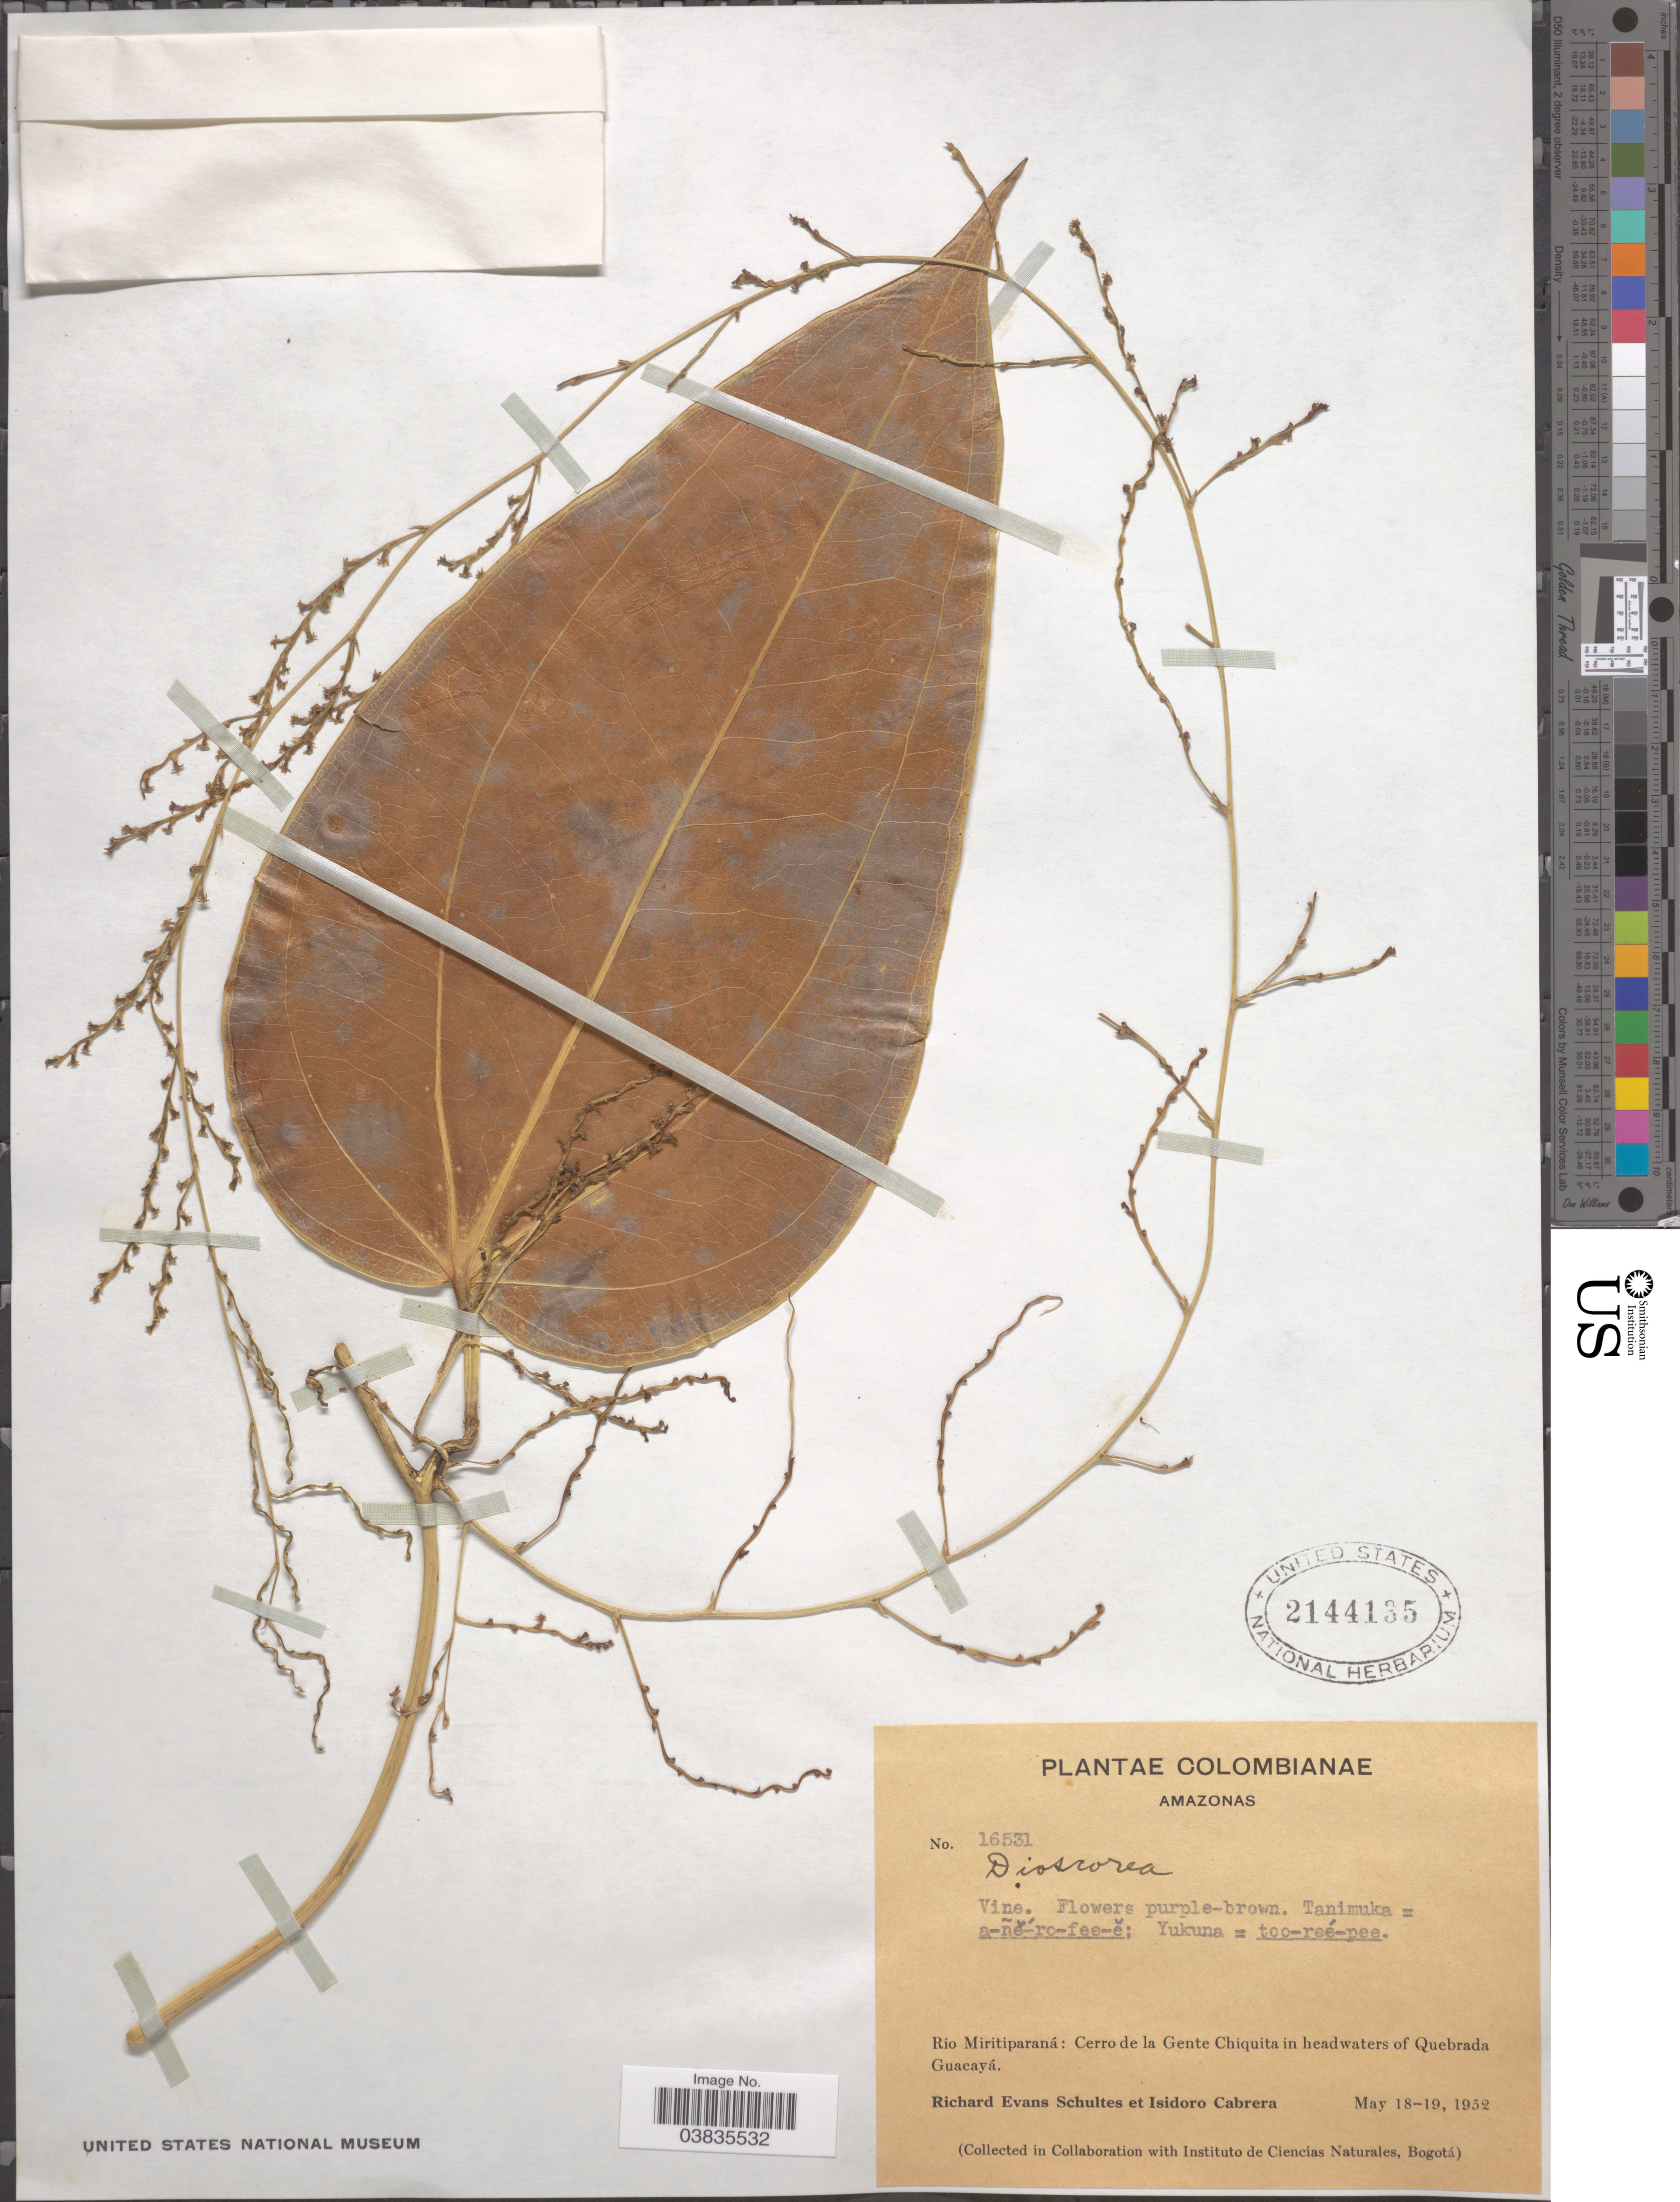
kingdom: Plantae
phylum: Tracheophyta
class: Liliopsida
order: Dioscoreales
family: Dioscoreaceae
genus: Dioscorea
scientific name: Dioscorea sp.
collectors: R. E. Schultes & I. Cabrera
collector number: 16531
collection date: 1952-05-18/1952-05-19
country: Colombia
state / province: Amazônas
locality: Río Miritiparaná: Cerro de la Gente Chiquita in headwaters of Quebrada Guacayá.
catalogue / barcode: US 2144135